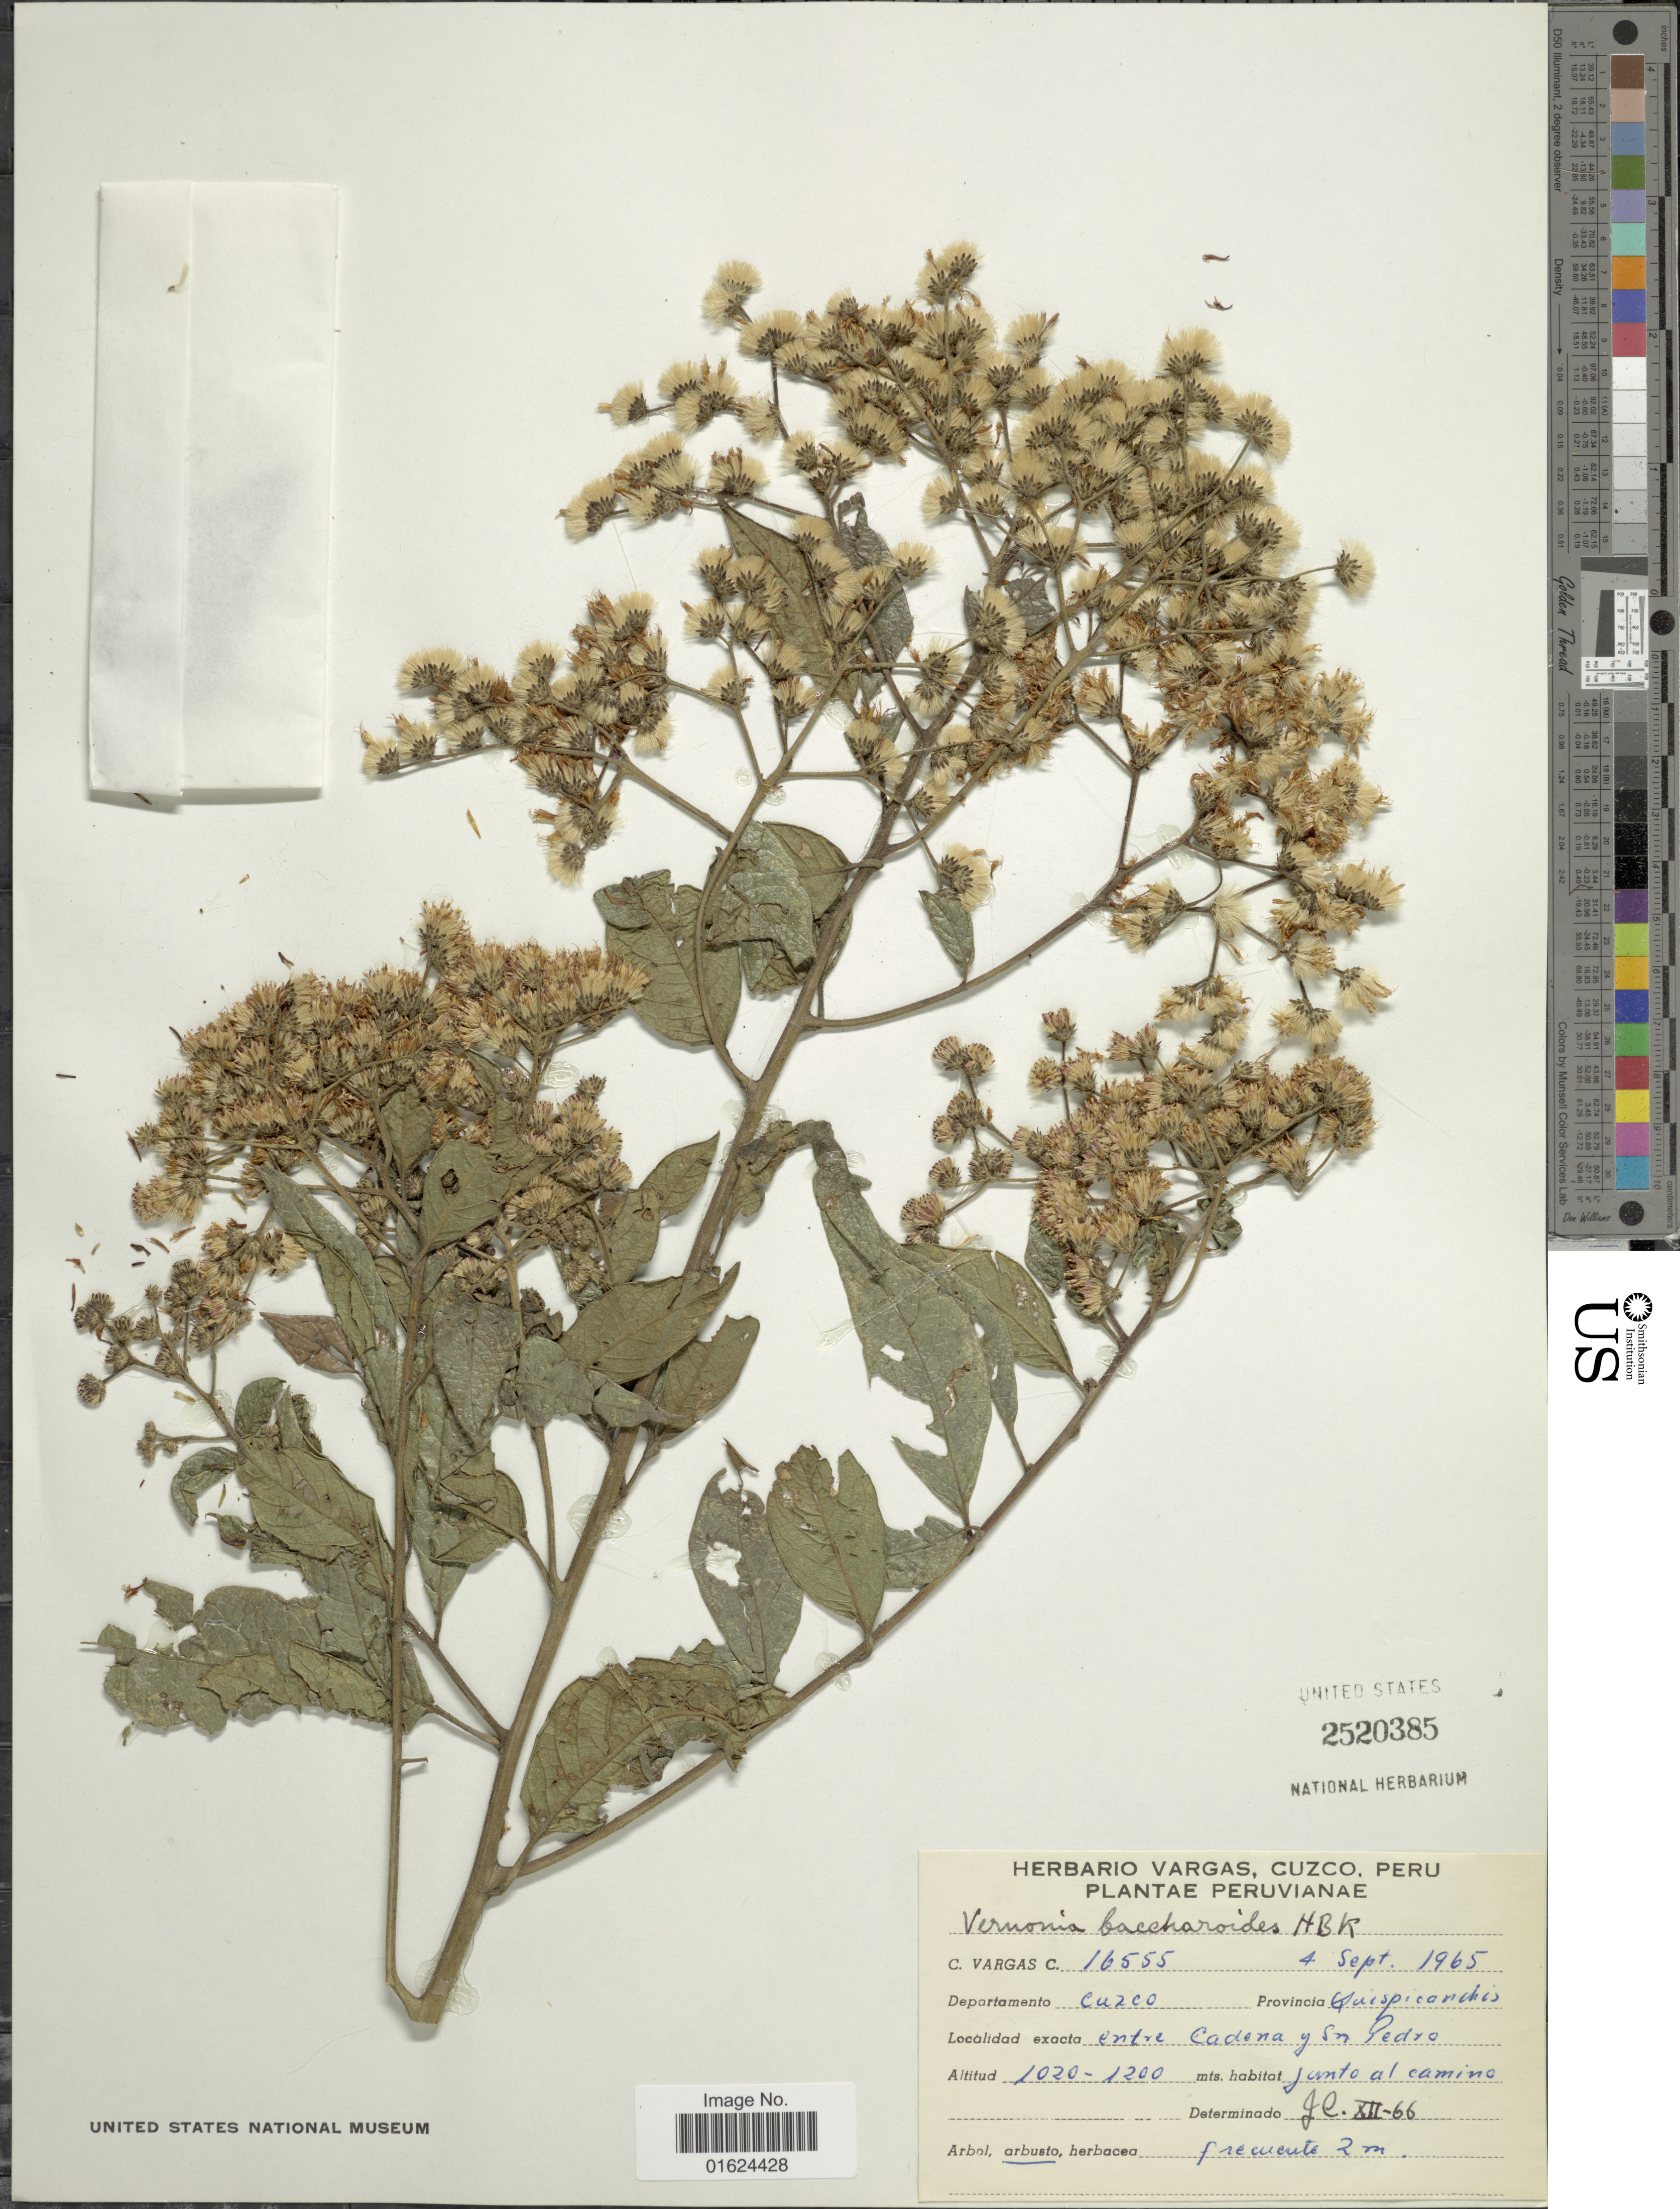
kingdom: Plantae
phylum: Tracheophyta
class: Magnoliopsida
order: Asterales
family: Asteraceae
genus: Vernonanthura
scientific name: Vernonanthura patens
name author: (Kunth) H. Rob.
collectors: C. Vargas Calderón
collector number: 16555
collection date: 1965-09-04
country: Peru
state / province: Cusco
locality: Departamento Cuzco, Quispicanchis, entre Cadona y Sn Pedro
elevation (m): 1020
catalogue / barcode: US 2520385